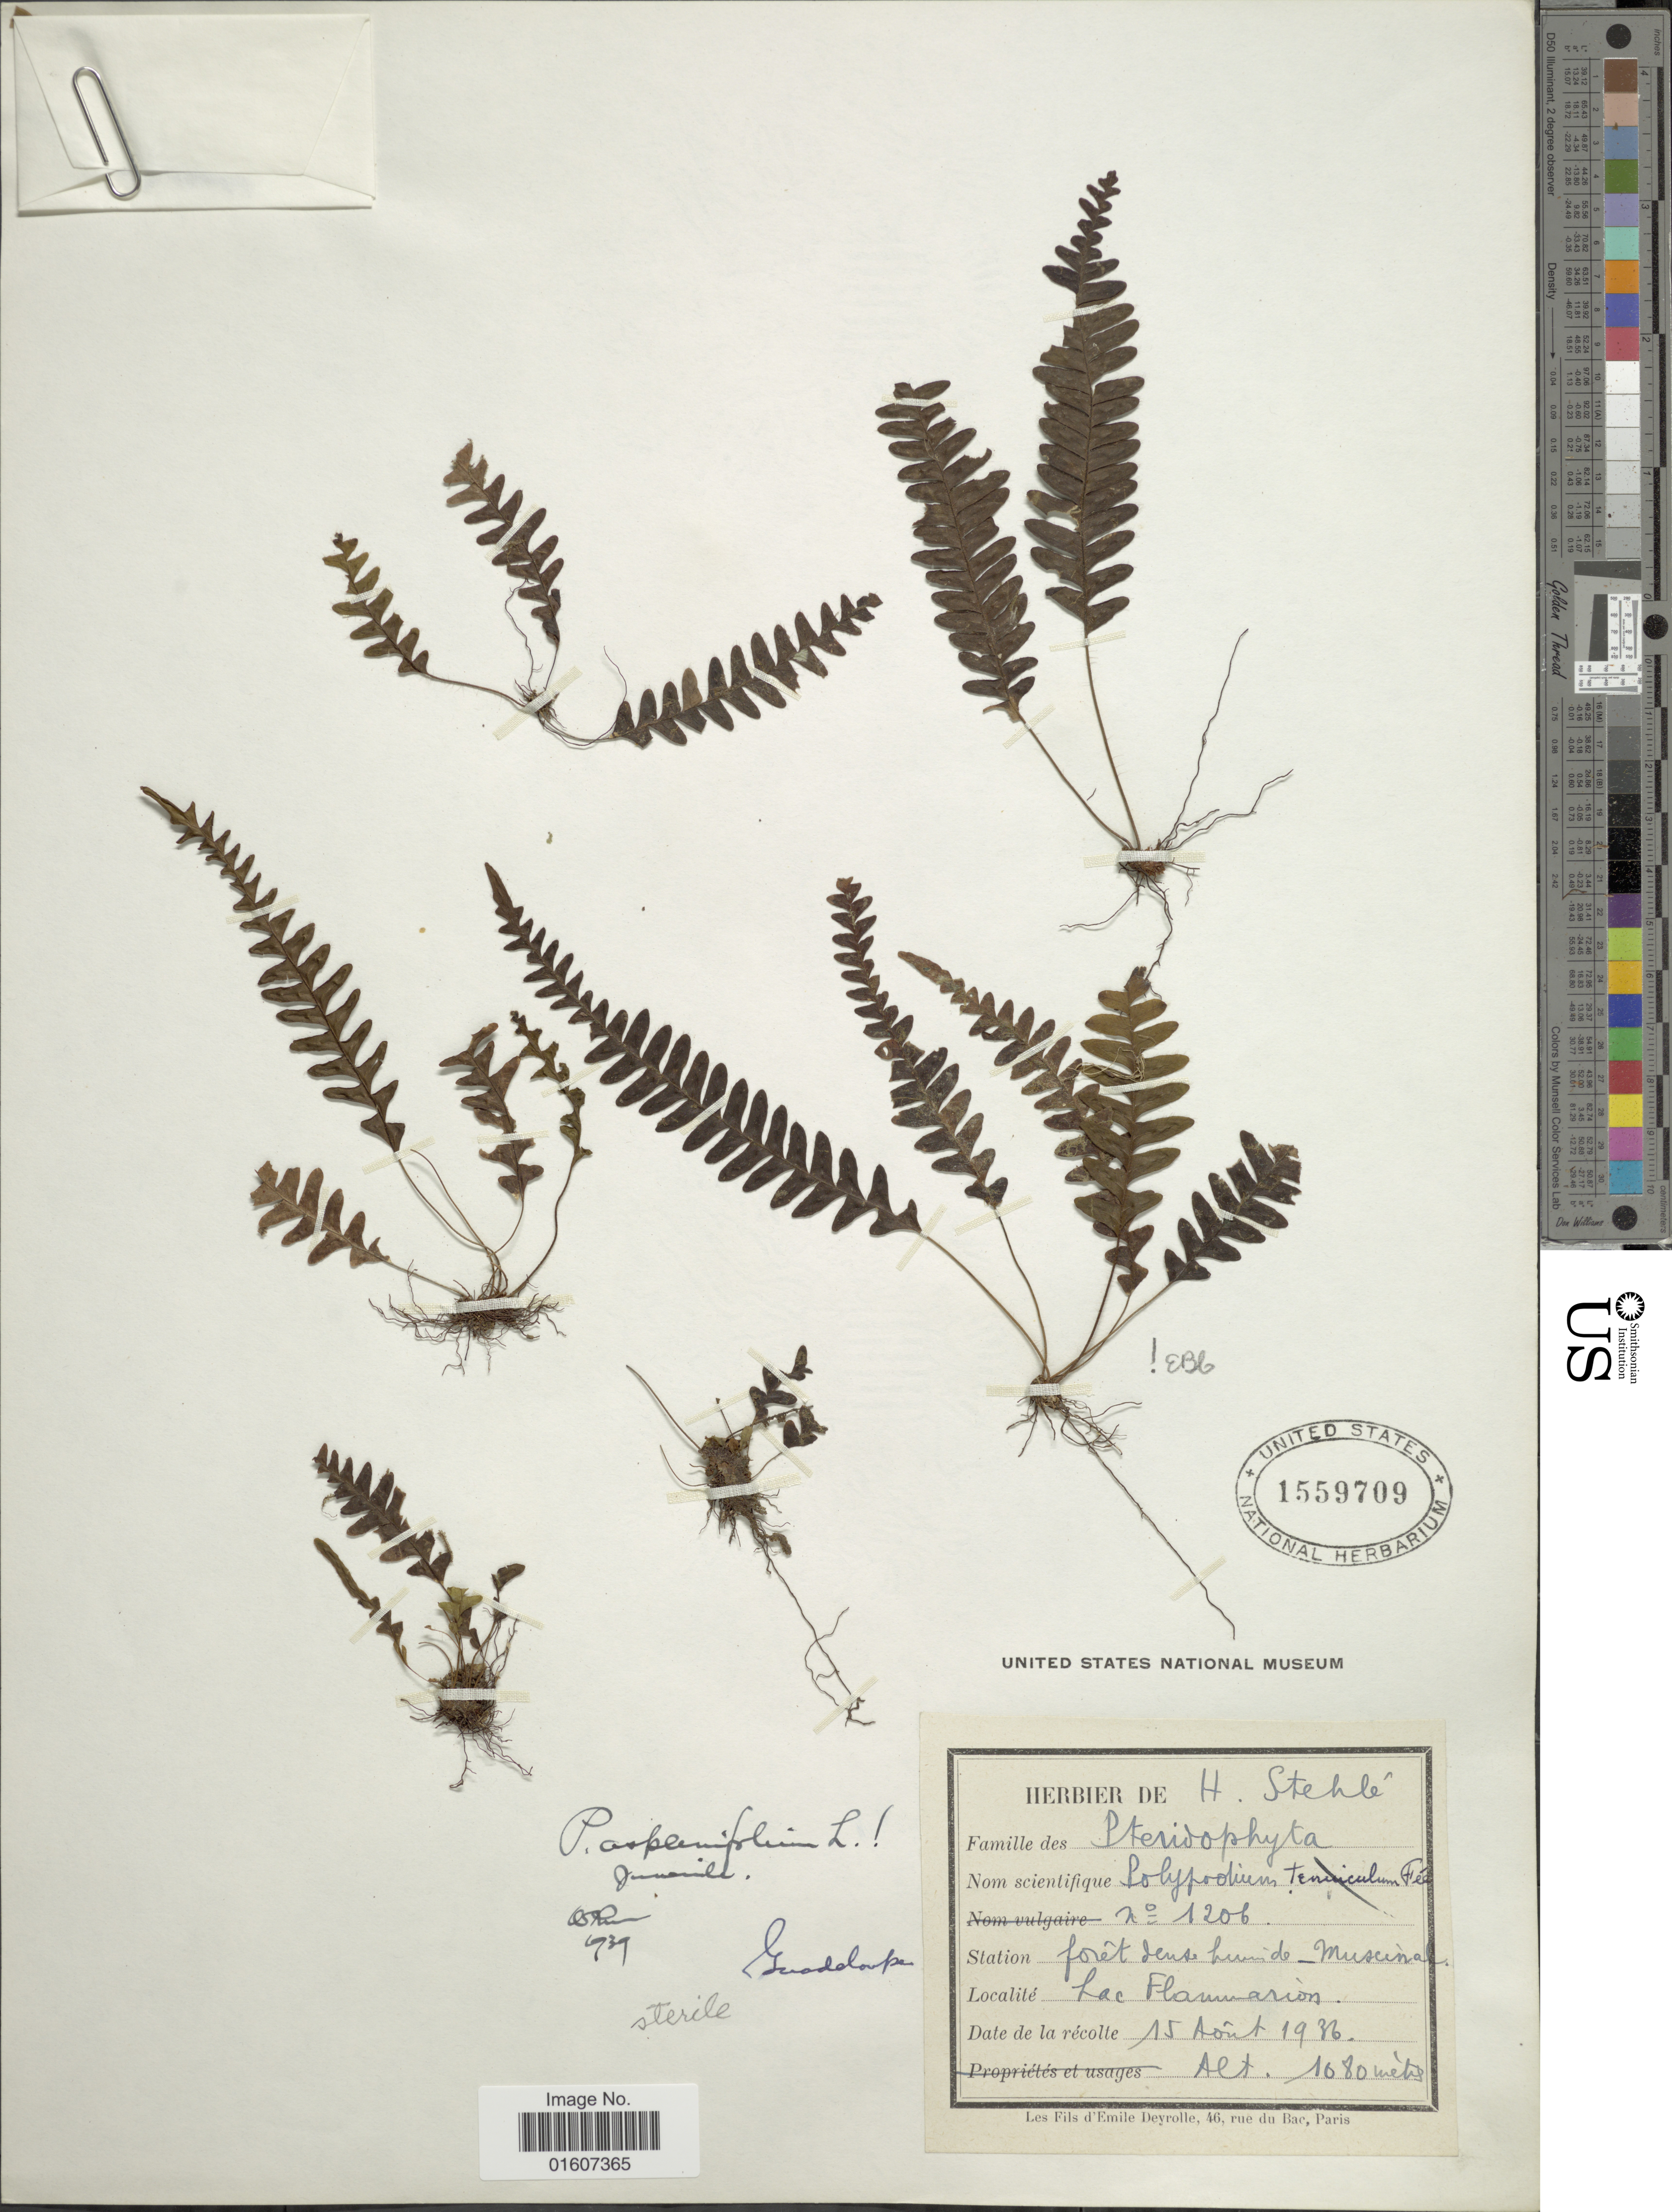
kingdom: Plantae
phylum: Tracheophyta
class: Polypodiopsida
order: Polypodiales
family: Polypodiaceae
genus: Terpsichore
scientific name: Terpsichore asplenifolia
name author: (L.) A.R. Sm.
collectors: H. Stehlé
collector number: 1206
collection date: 1936-08-15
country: Guadeloupe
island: Leeward Is.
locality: Lac Flammarion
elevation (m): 1080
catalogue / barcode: US 1559709